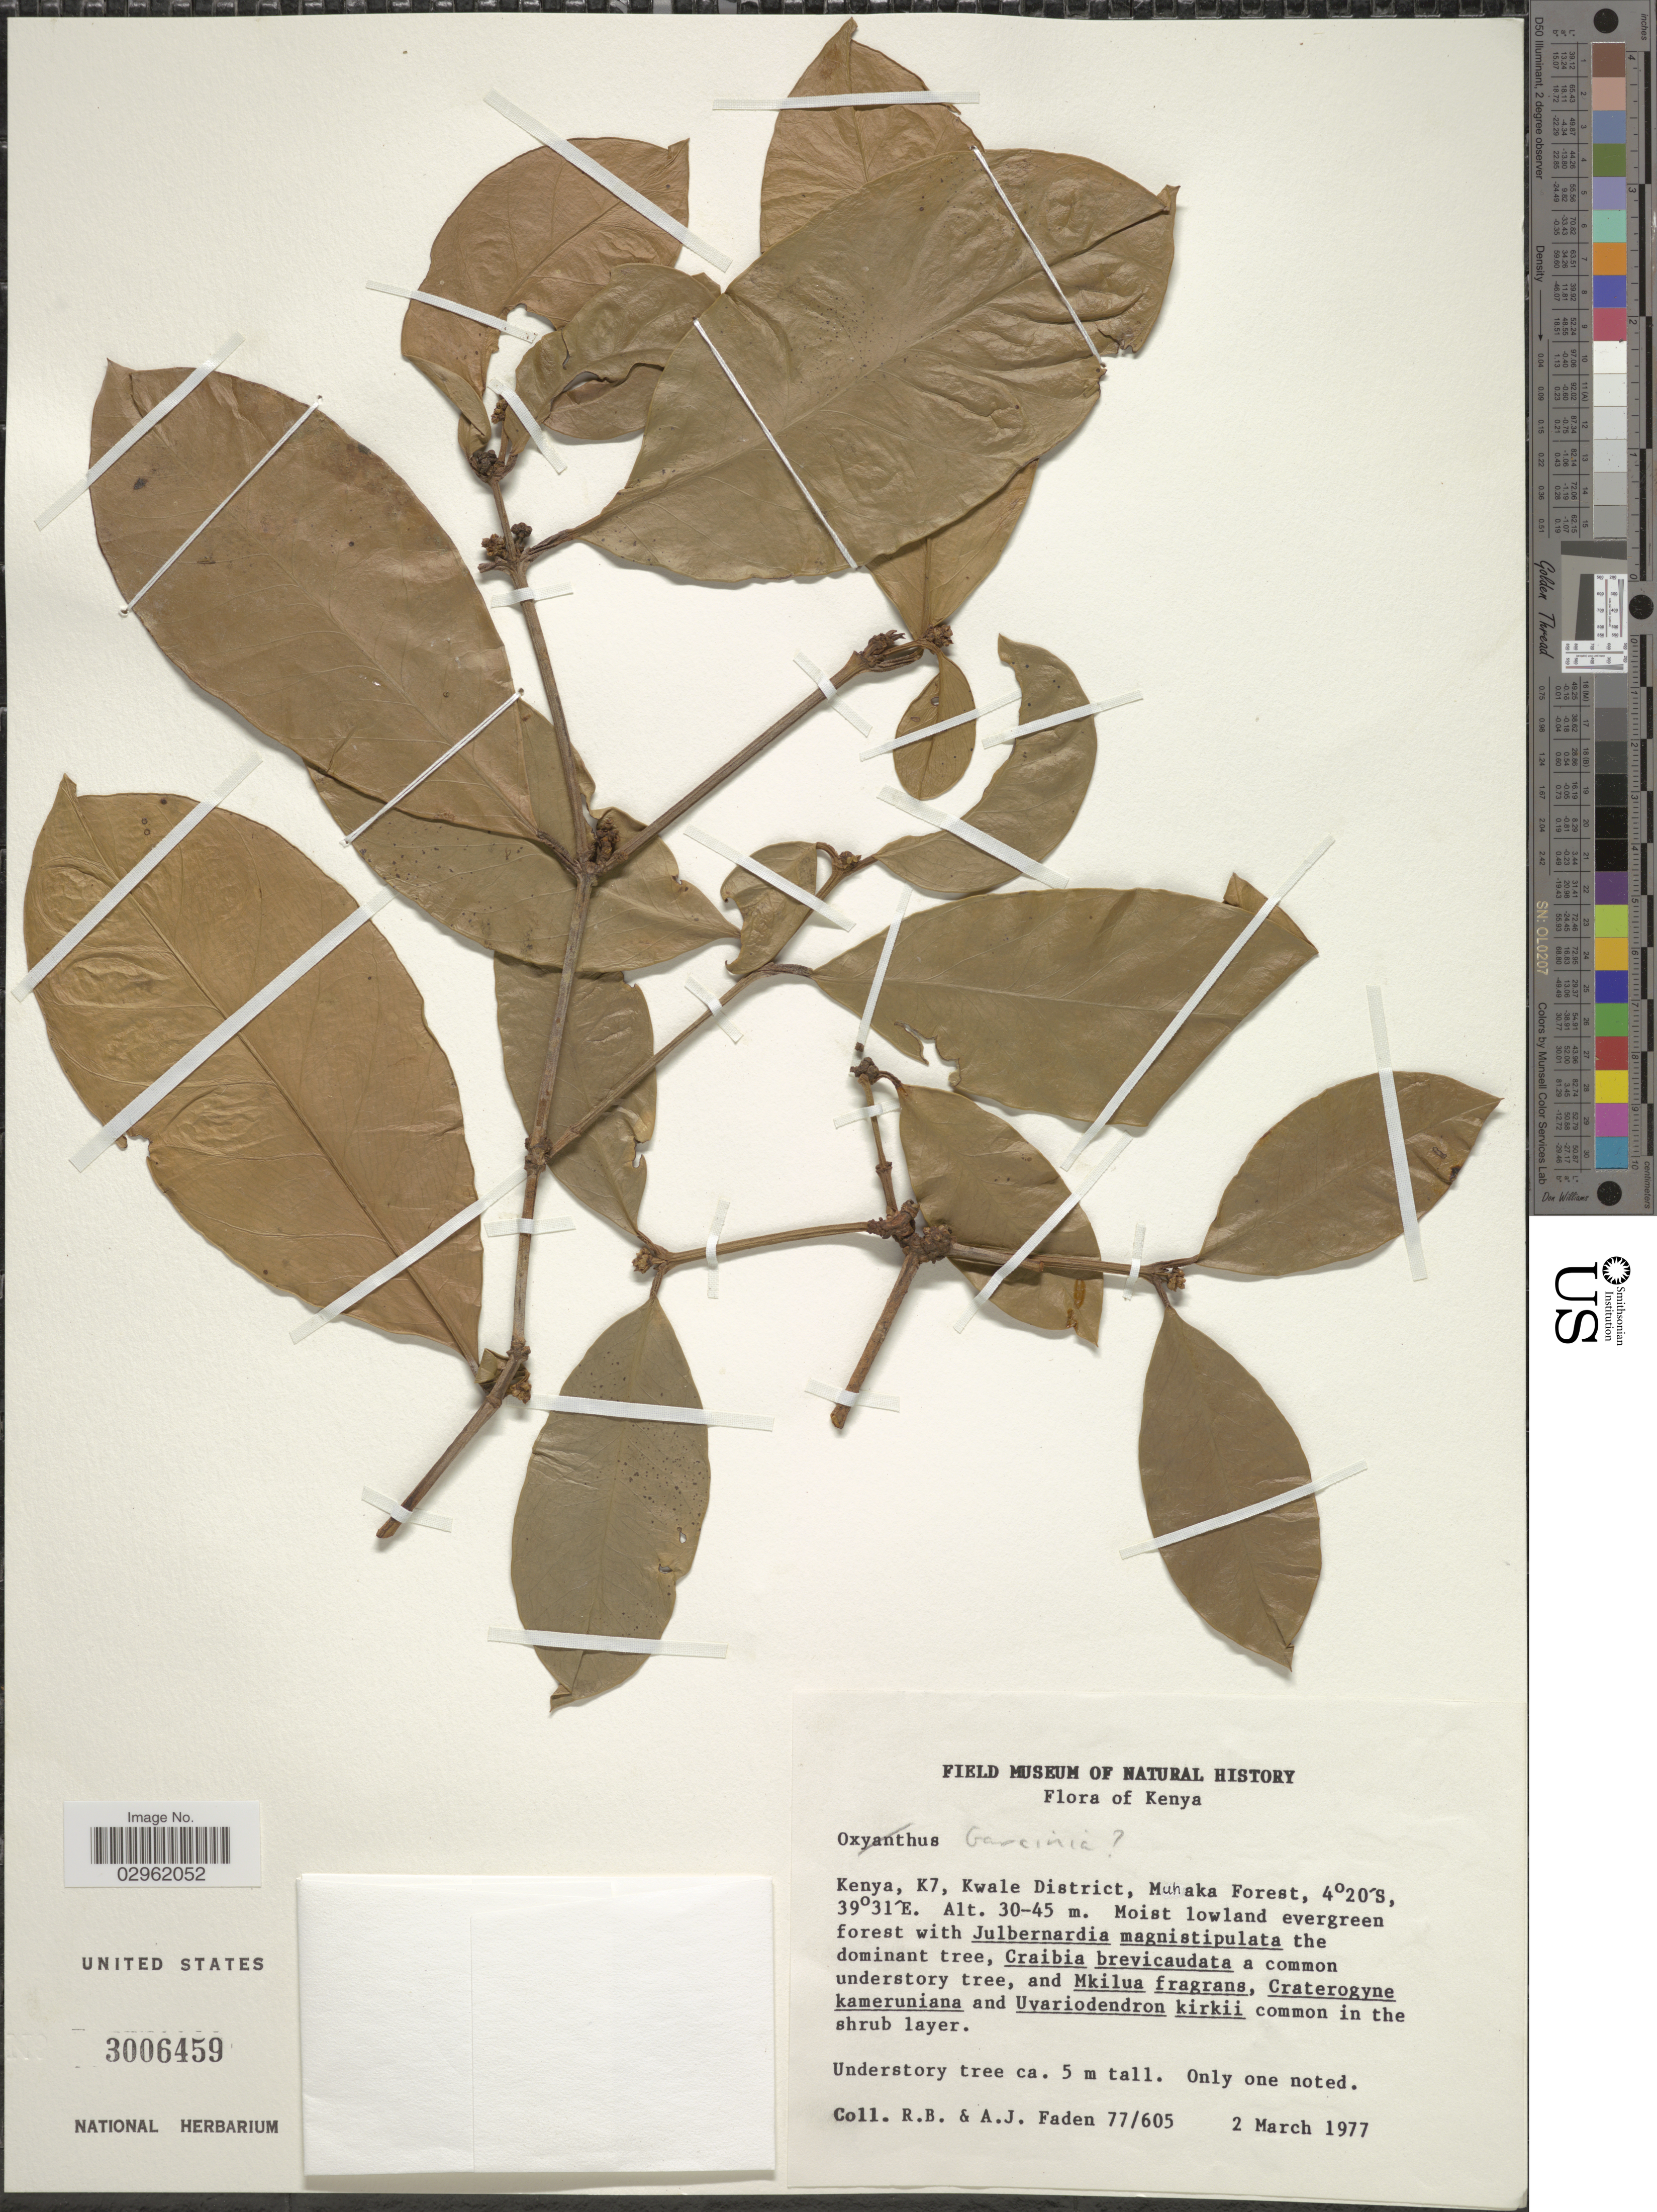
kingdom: Plantae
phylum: Tracheophyta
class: Magnoliopsida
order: Malpighiales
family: Clusiaceae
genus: Garcinia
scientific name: Garcinia sp.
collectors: R. B. Faden & A. J. Faden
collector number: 77/605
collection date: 1977-03-02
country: Kenya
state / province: Kwale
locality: K7, Kwale District, Muhaka Forest.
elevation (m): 30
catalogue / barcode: US 3006459